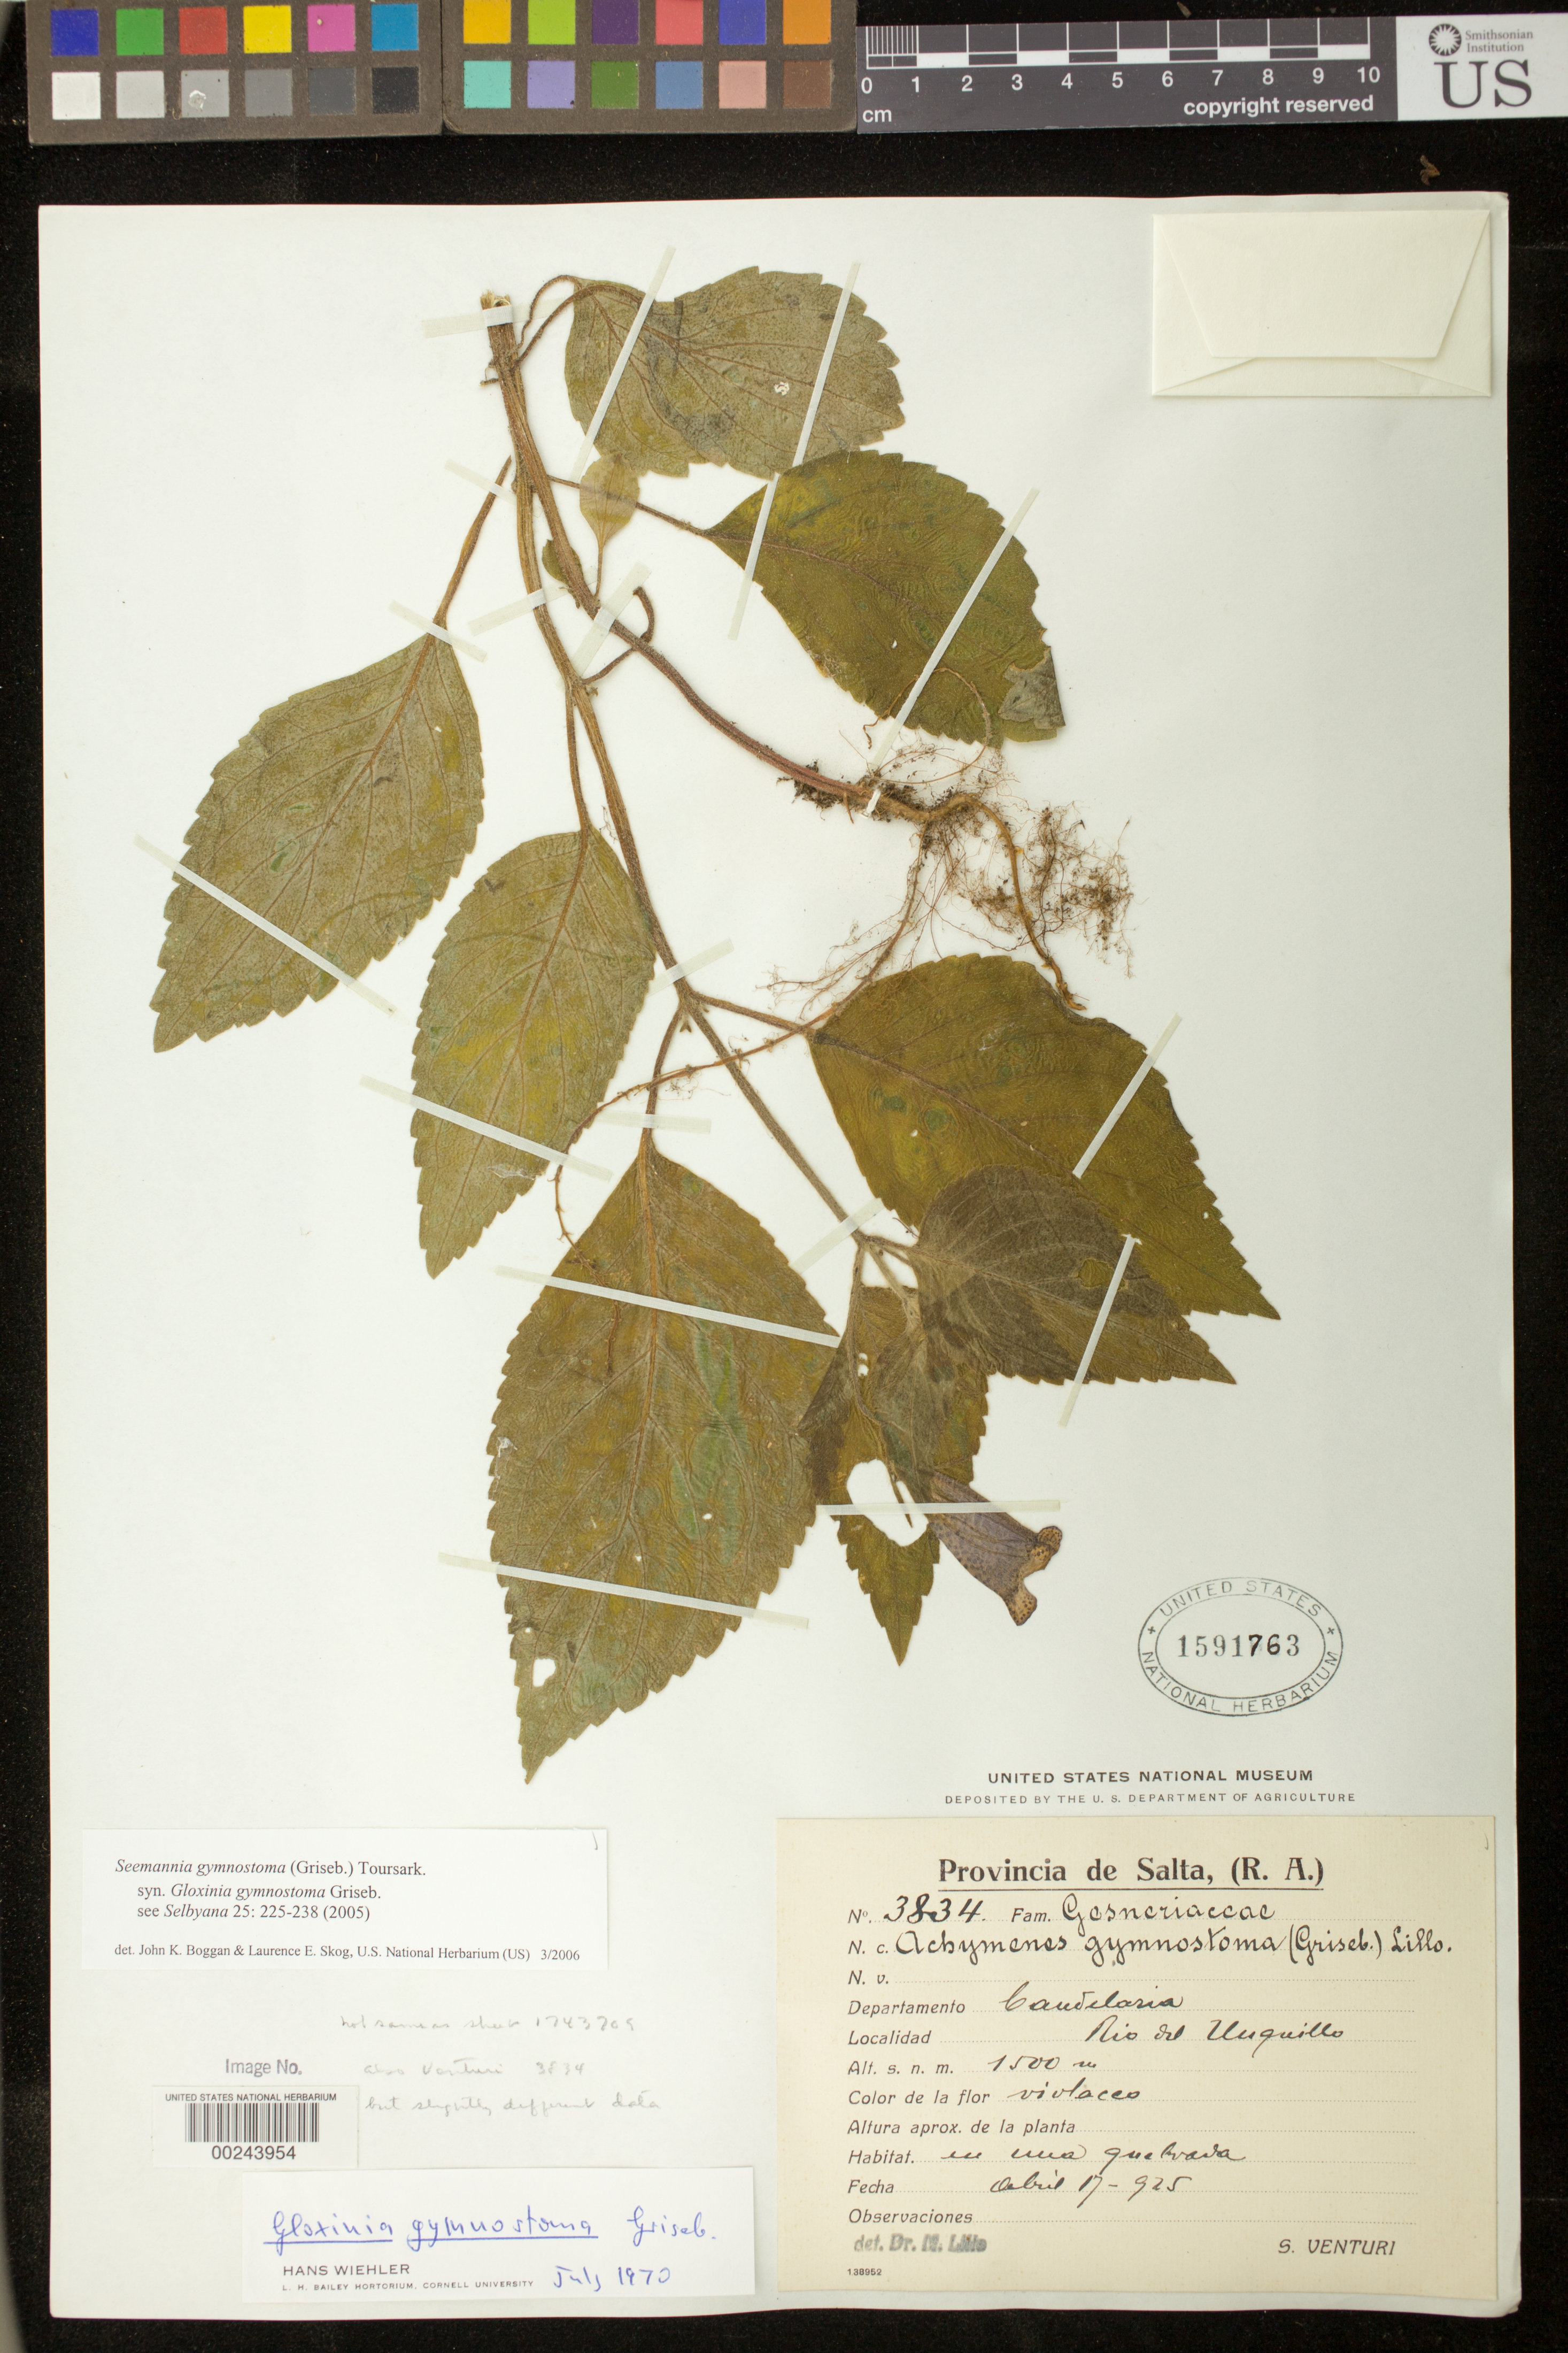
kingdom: Plantae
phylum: Tracheophyta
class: Magnoliopsida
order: Lamiales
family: Gesneriaceae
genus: Seemannia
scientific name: Seemannia gymnostoma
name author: (Griseb.) Toursark.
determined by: Boggan, J. K.; Skog, L. E.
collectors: S. Venturi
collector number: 3834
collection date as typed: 17 Apr 1925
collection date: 1925-04-17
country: Argentina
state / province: Salta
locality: Dept. Candelaria, Rio del Unquillo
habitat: En una quebrada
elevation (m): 1500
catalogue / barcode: US 1591763